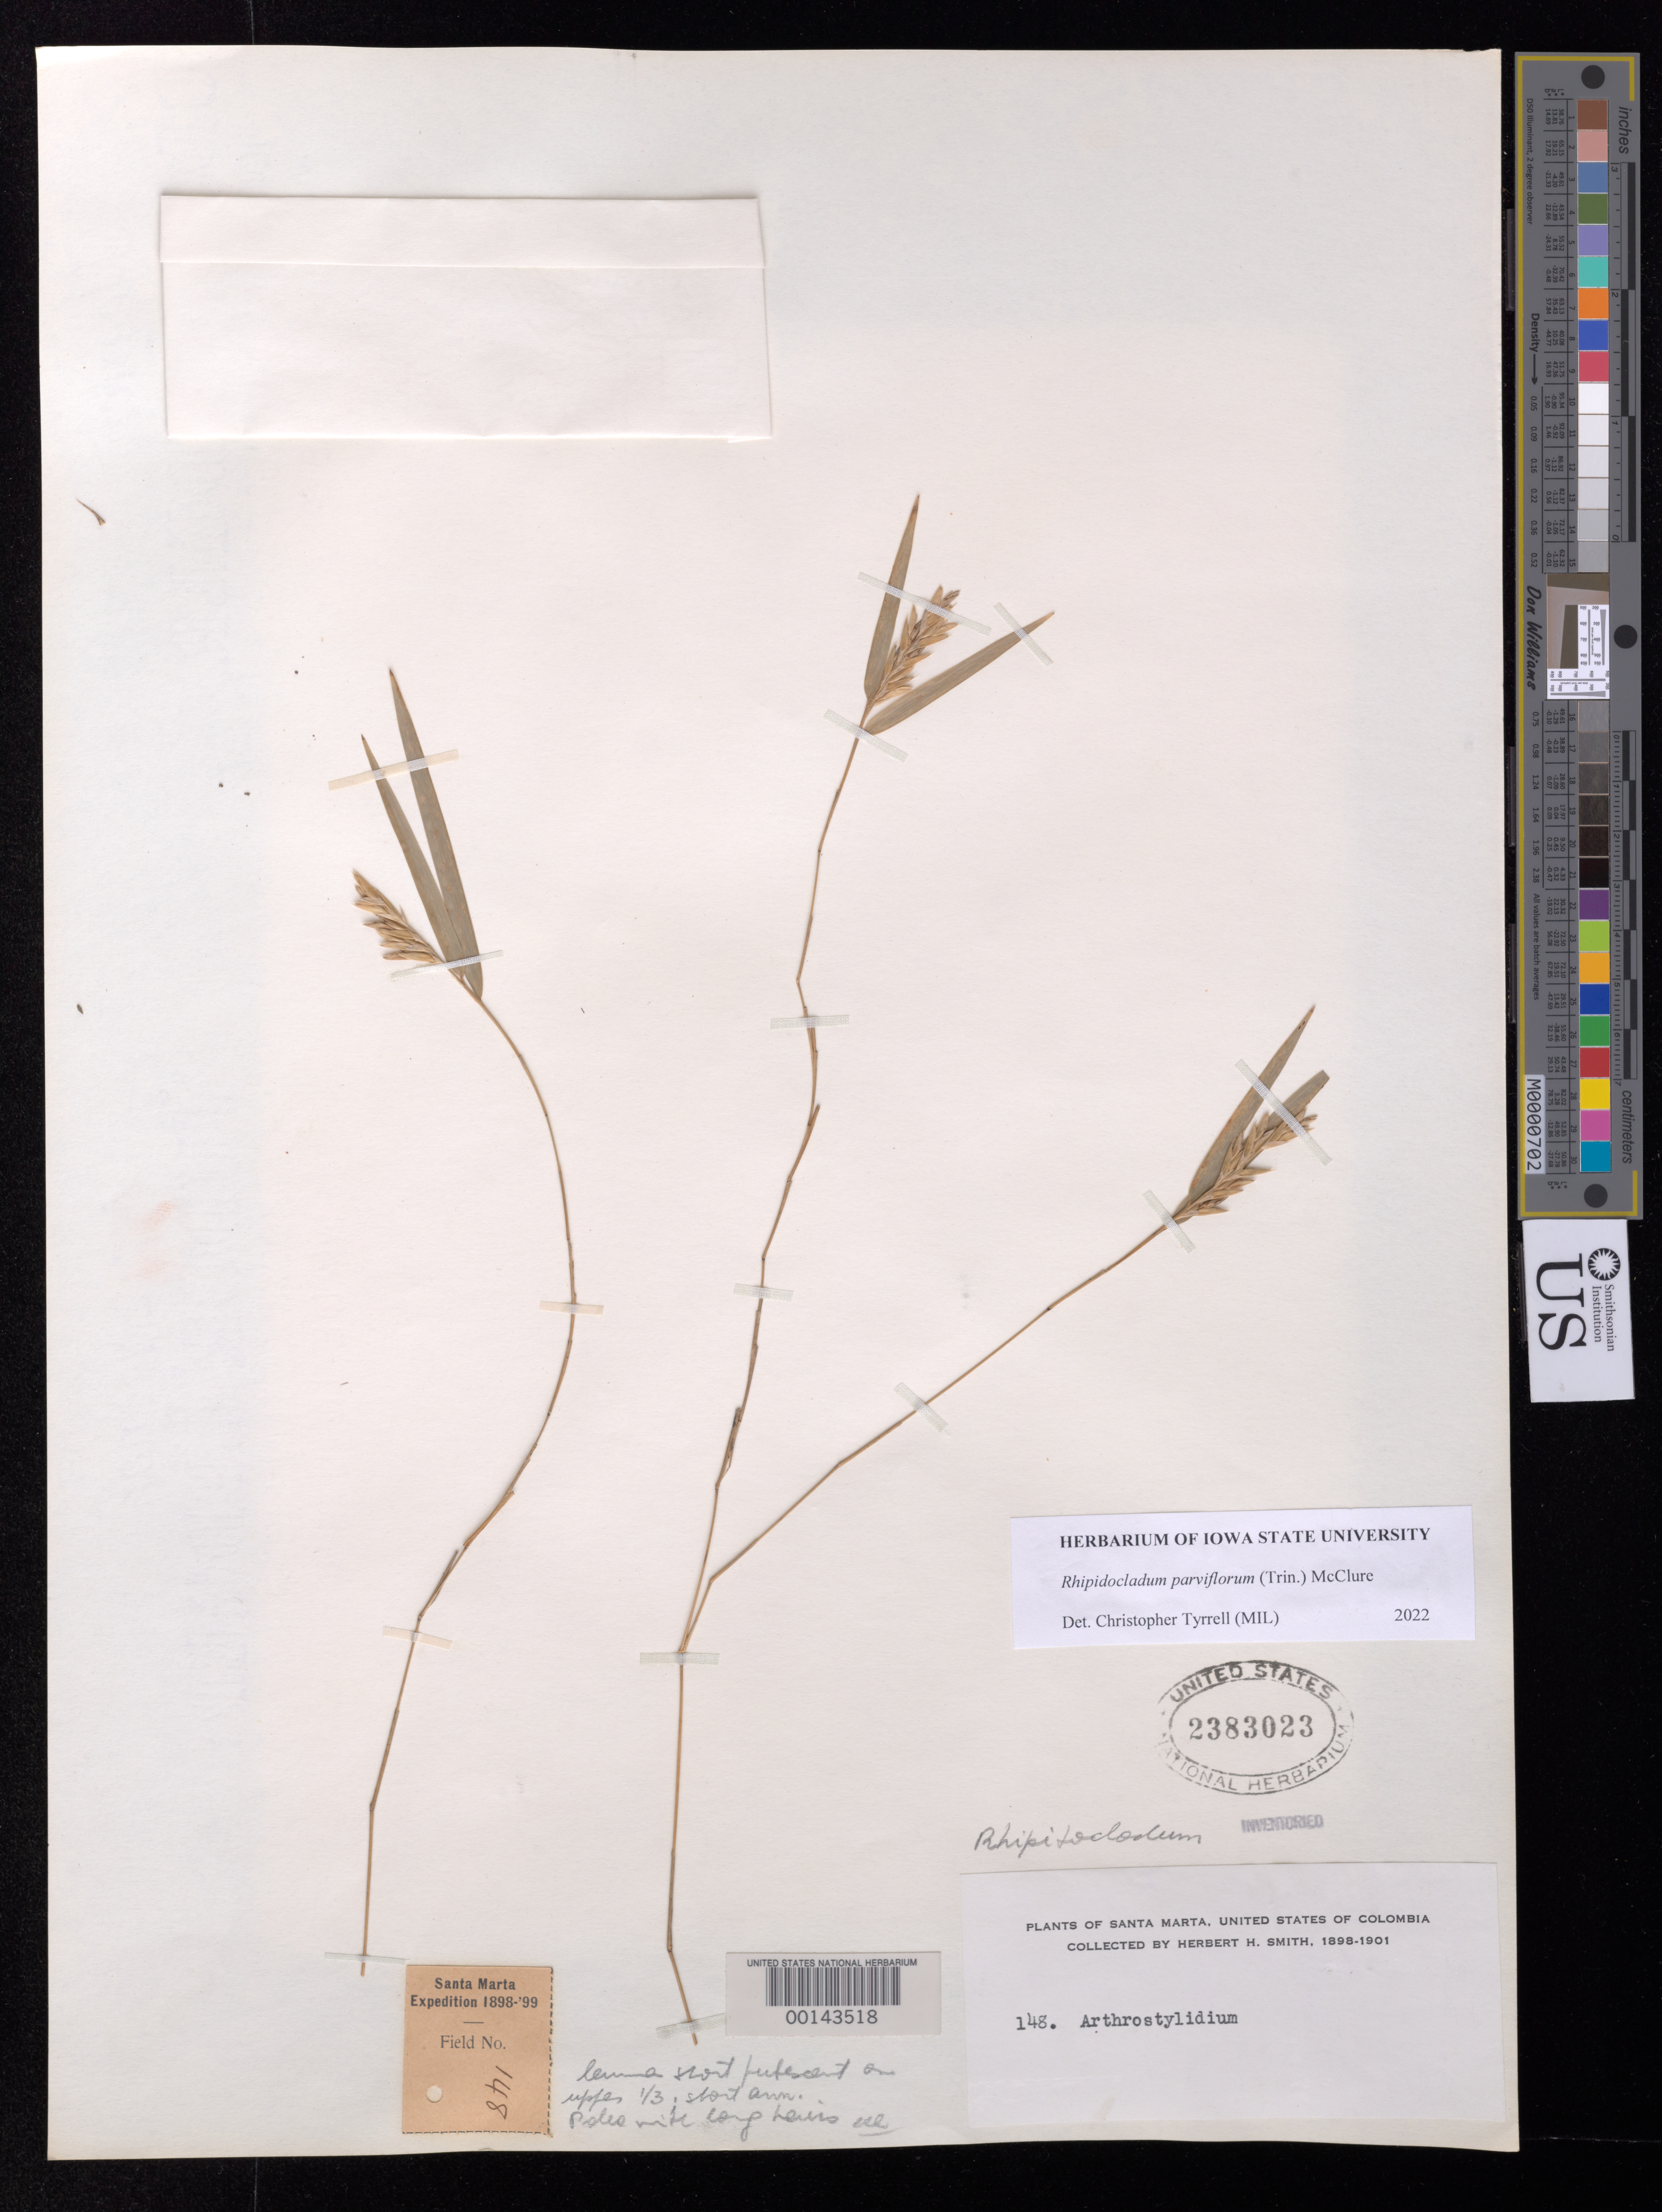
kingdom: Plantae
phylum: Tracheophyta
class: Liliopsida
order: Poales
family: Poaceae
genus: Rhipidocladum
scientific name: Rhipidocladum parviflorum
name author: (Trin.) McClure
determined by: Tyrrell, Christopher D., (MIL), Milwaukee Public Museum (UNITED STATES)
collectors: Herbert H. Smith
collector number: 148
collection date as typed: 1898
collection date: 1898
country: Colombia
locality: Santa Marta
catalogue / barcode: US 2383023